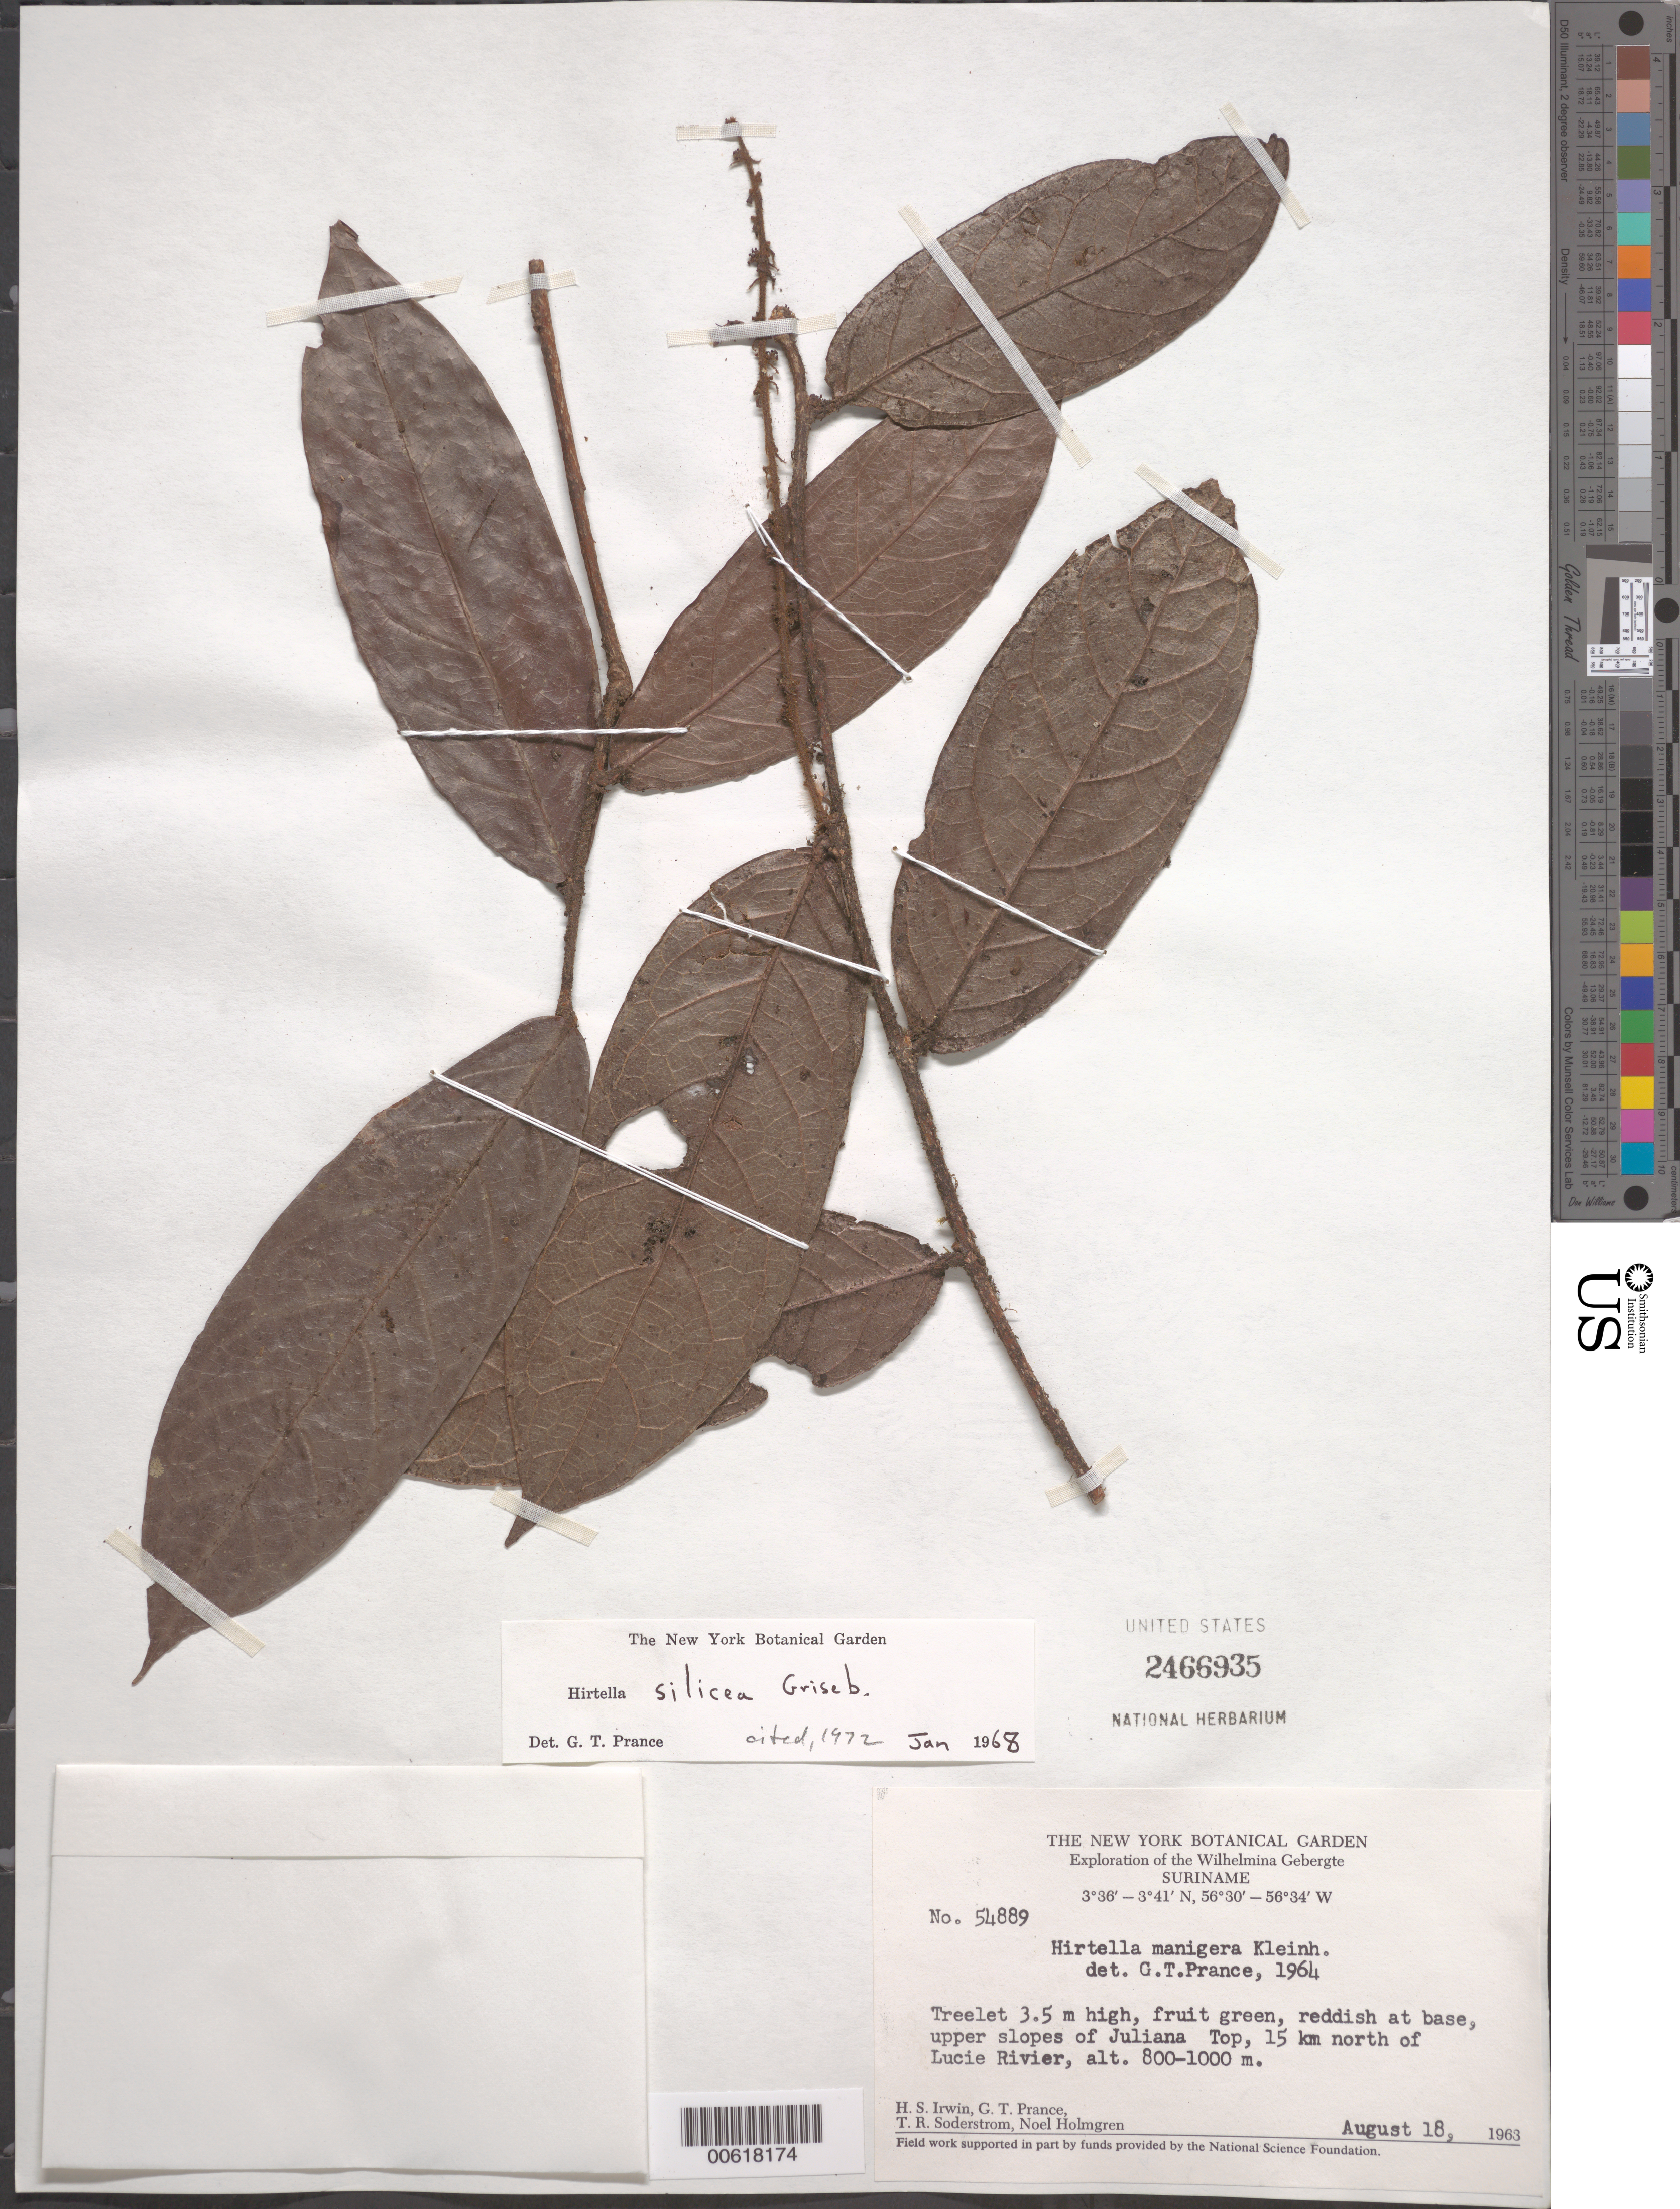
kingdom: Plantae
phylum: Tracheophyta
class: Magnoliopsida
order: Malpighiales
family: Chrysobalanaceae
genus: Hirtella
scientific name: Hirtella silicea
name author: Griseb.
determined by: Prance, G. T.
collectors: H. Irwin, G. T. Prance, T. R. Soderstrom & N. H. Holmgren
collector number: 54889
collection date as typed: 18-Aug-63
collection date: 1963-08-18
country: Suriname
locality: Juliana Top, 15 km N of Lucie R., Wilhelmina Gebergte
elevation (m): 800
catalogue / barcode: US 2466935